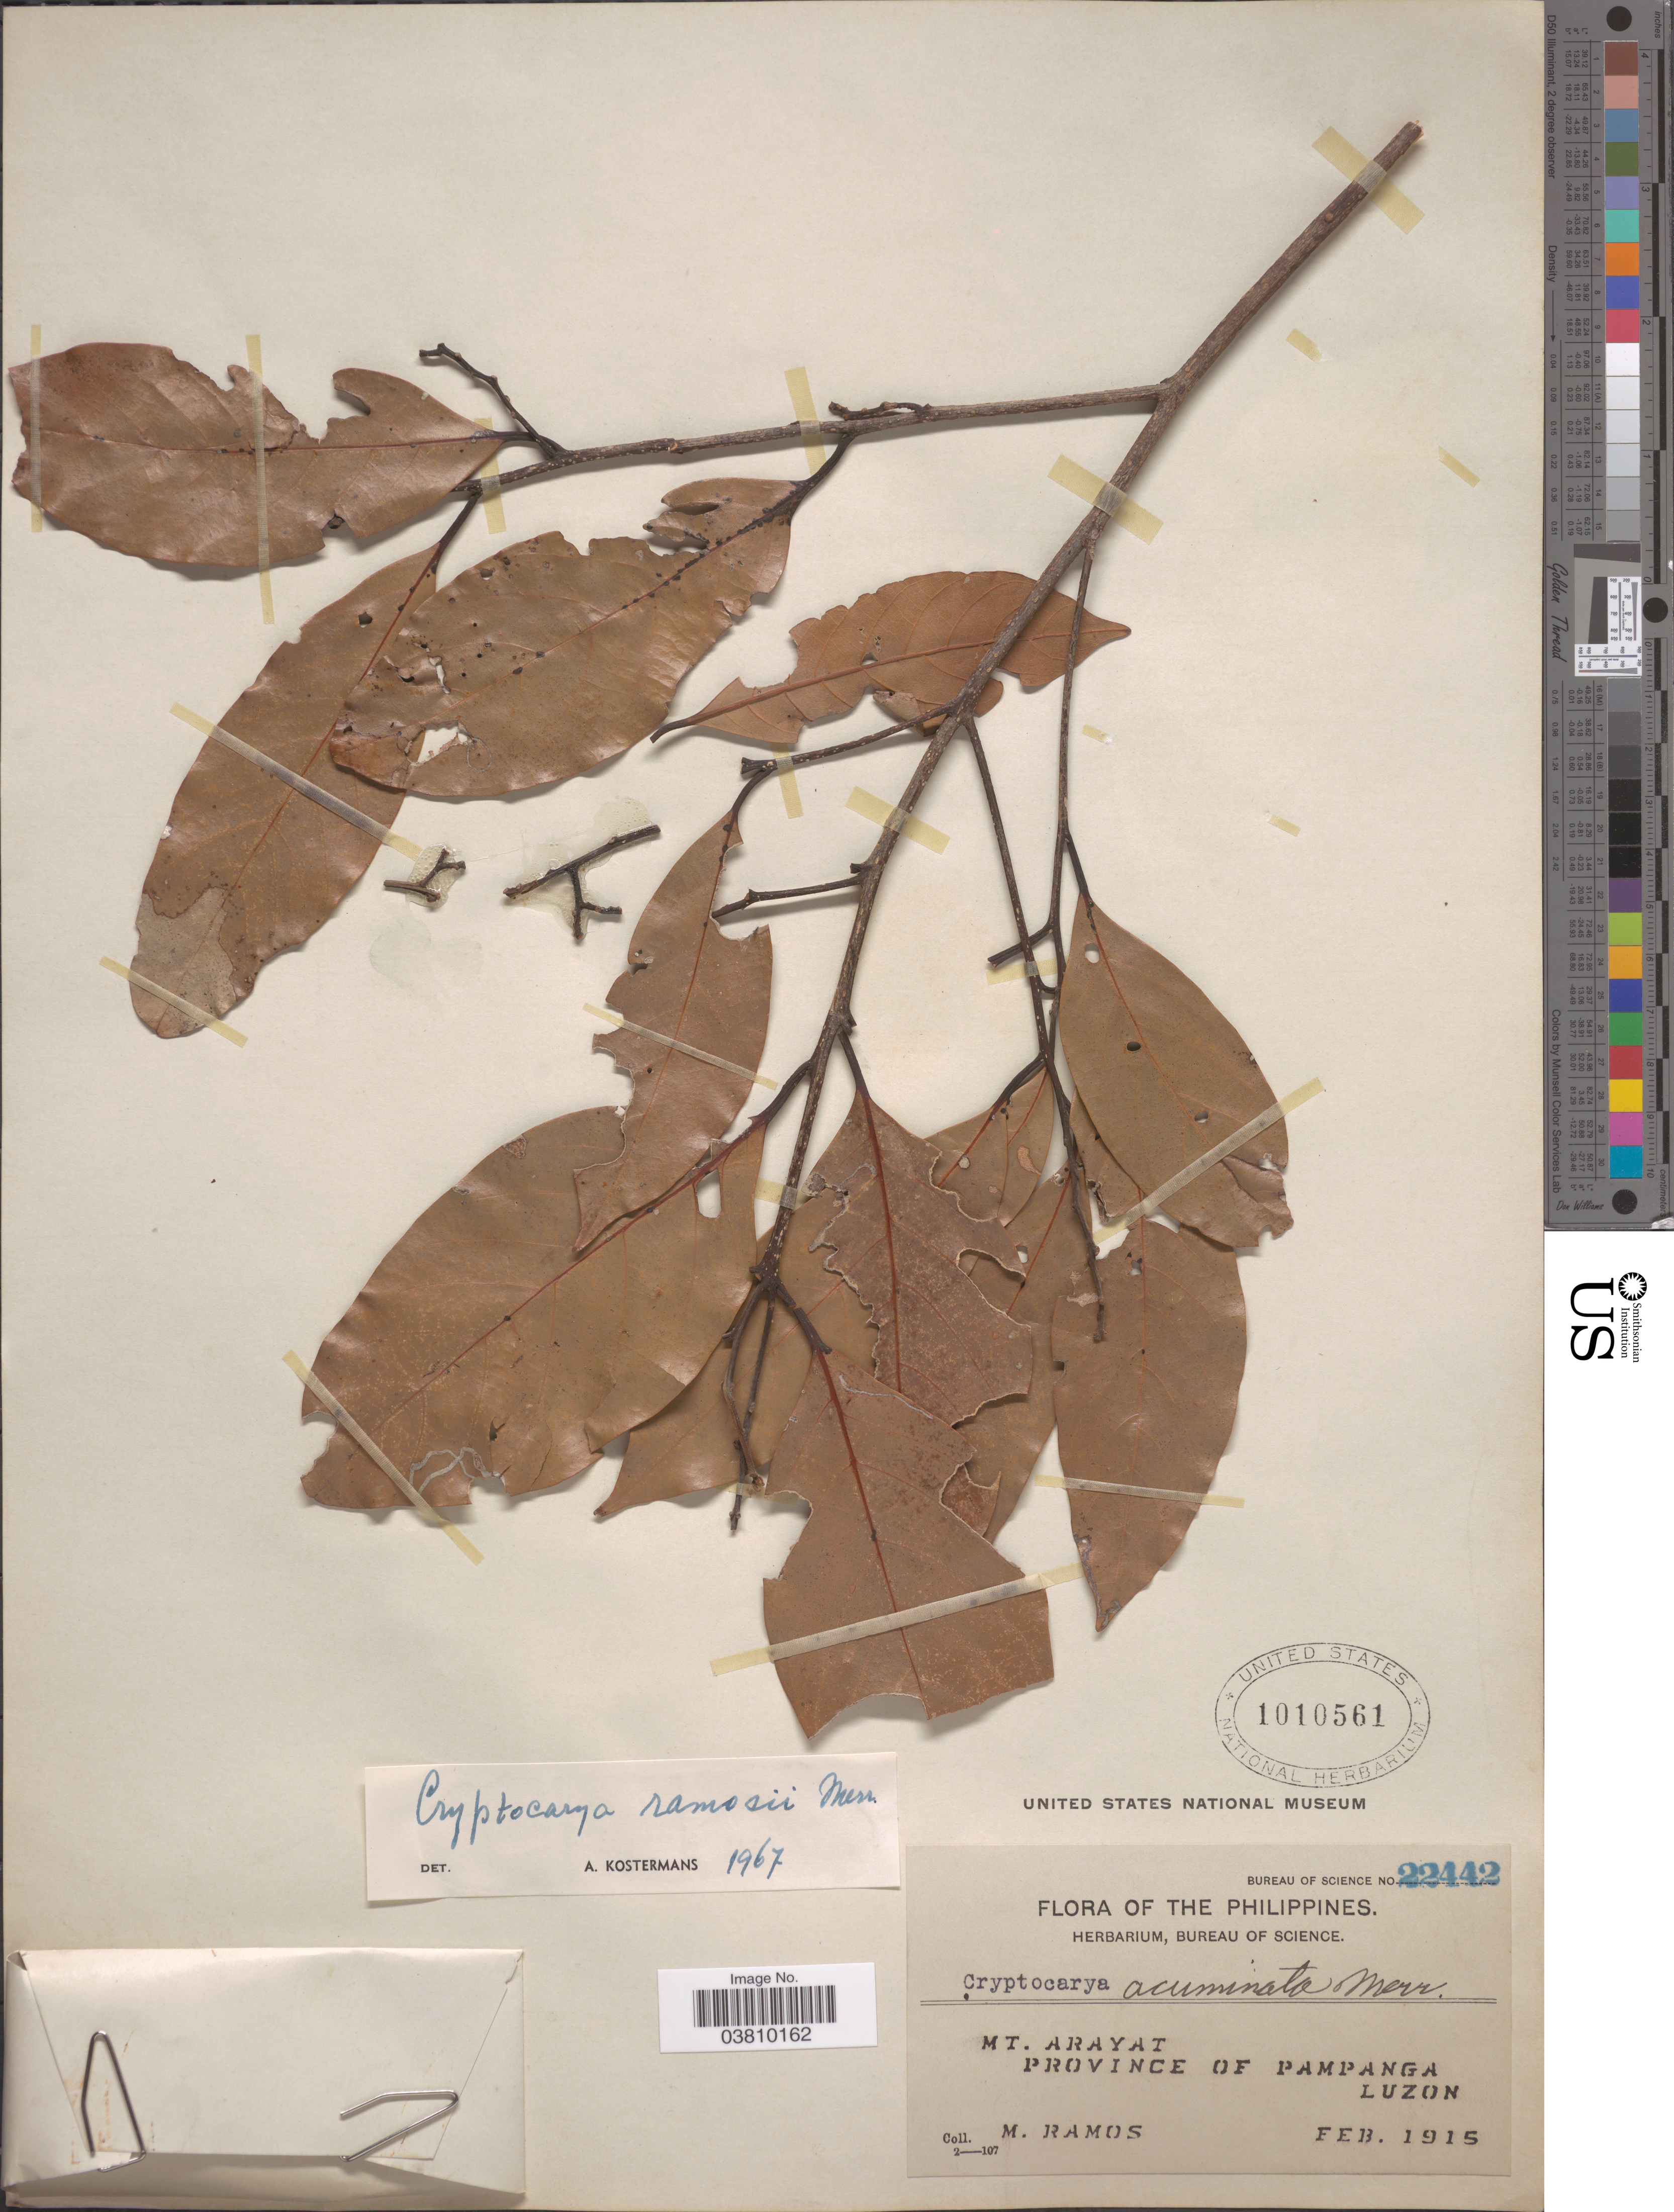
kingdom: Plantae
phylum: Tracheophyta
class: Magnoliopsida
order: Laurales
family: Lauraceae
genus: Cryptocarya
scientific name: Cryptocarya ramosii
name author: Merr.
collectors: M. Ramos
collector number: Bureau of Science 22442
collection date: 1915-02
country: Philippines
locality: Mt. Arayat. Province of Pampanga, Luzon.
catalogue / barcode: US 1010561